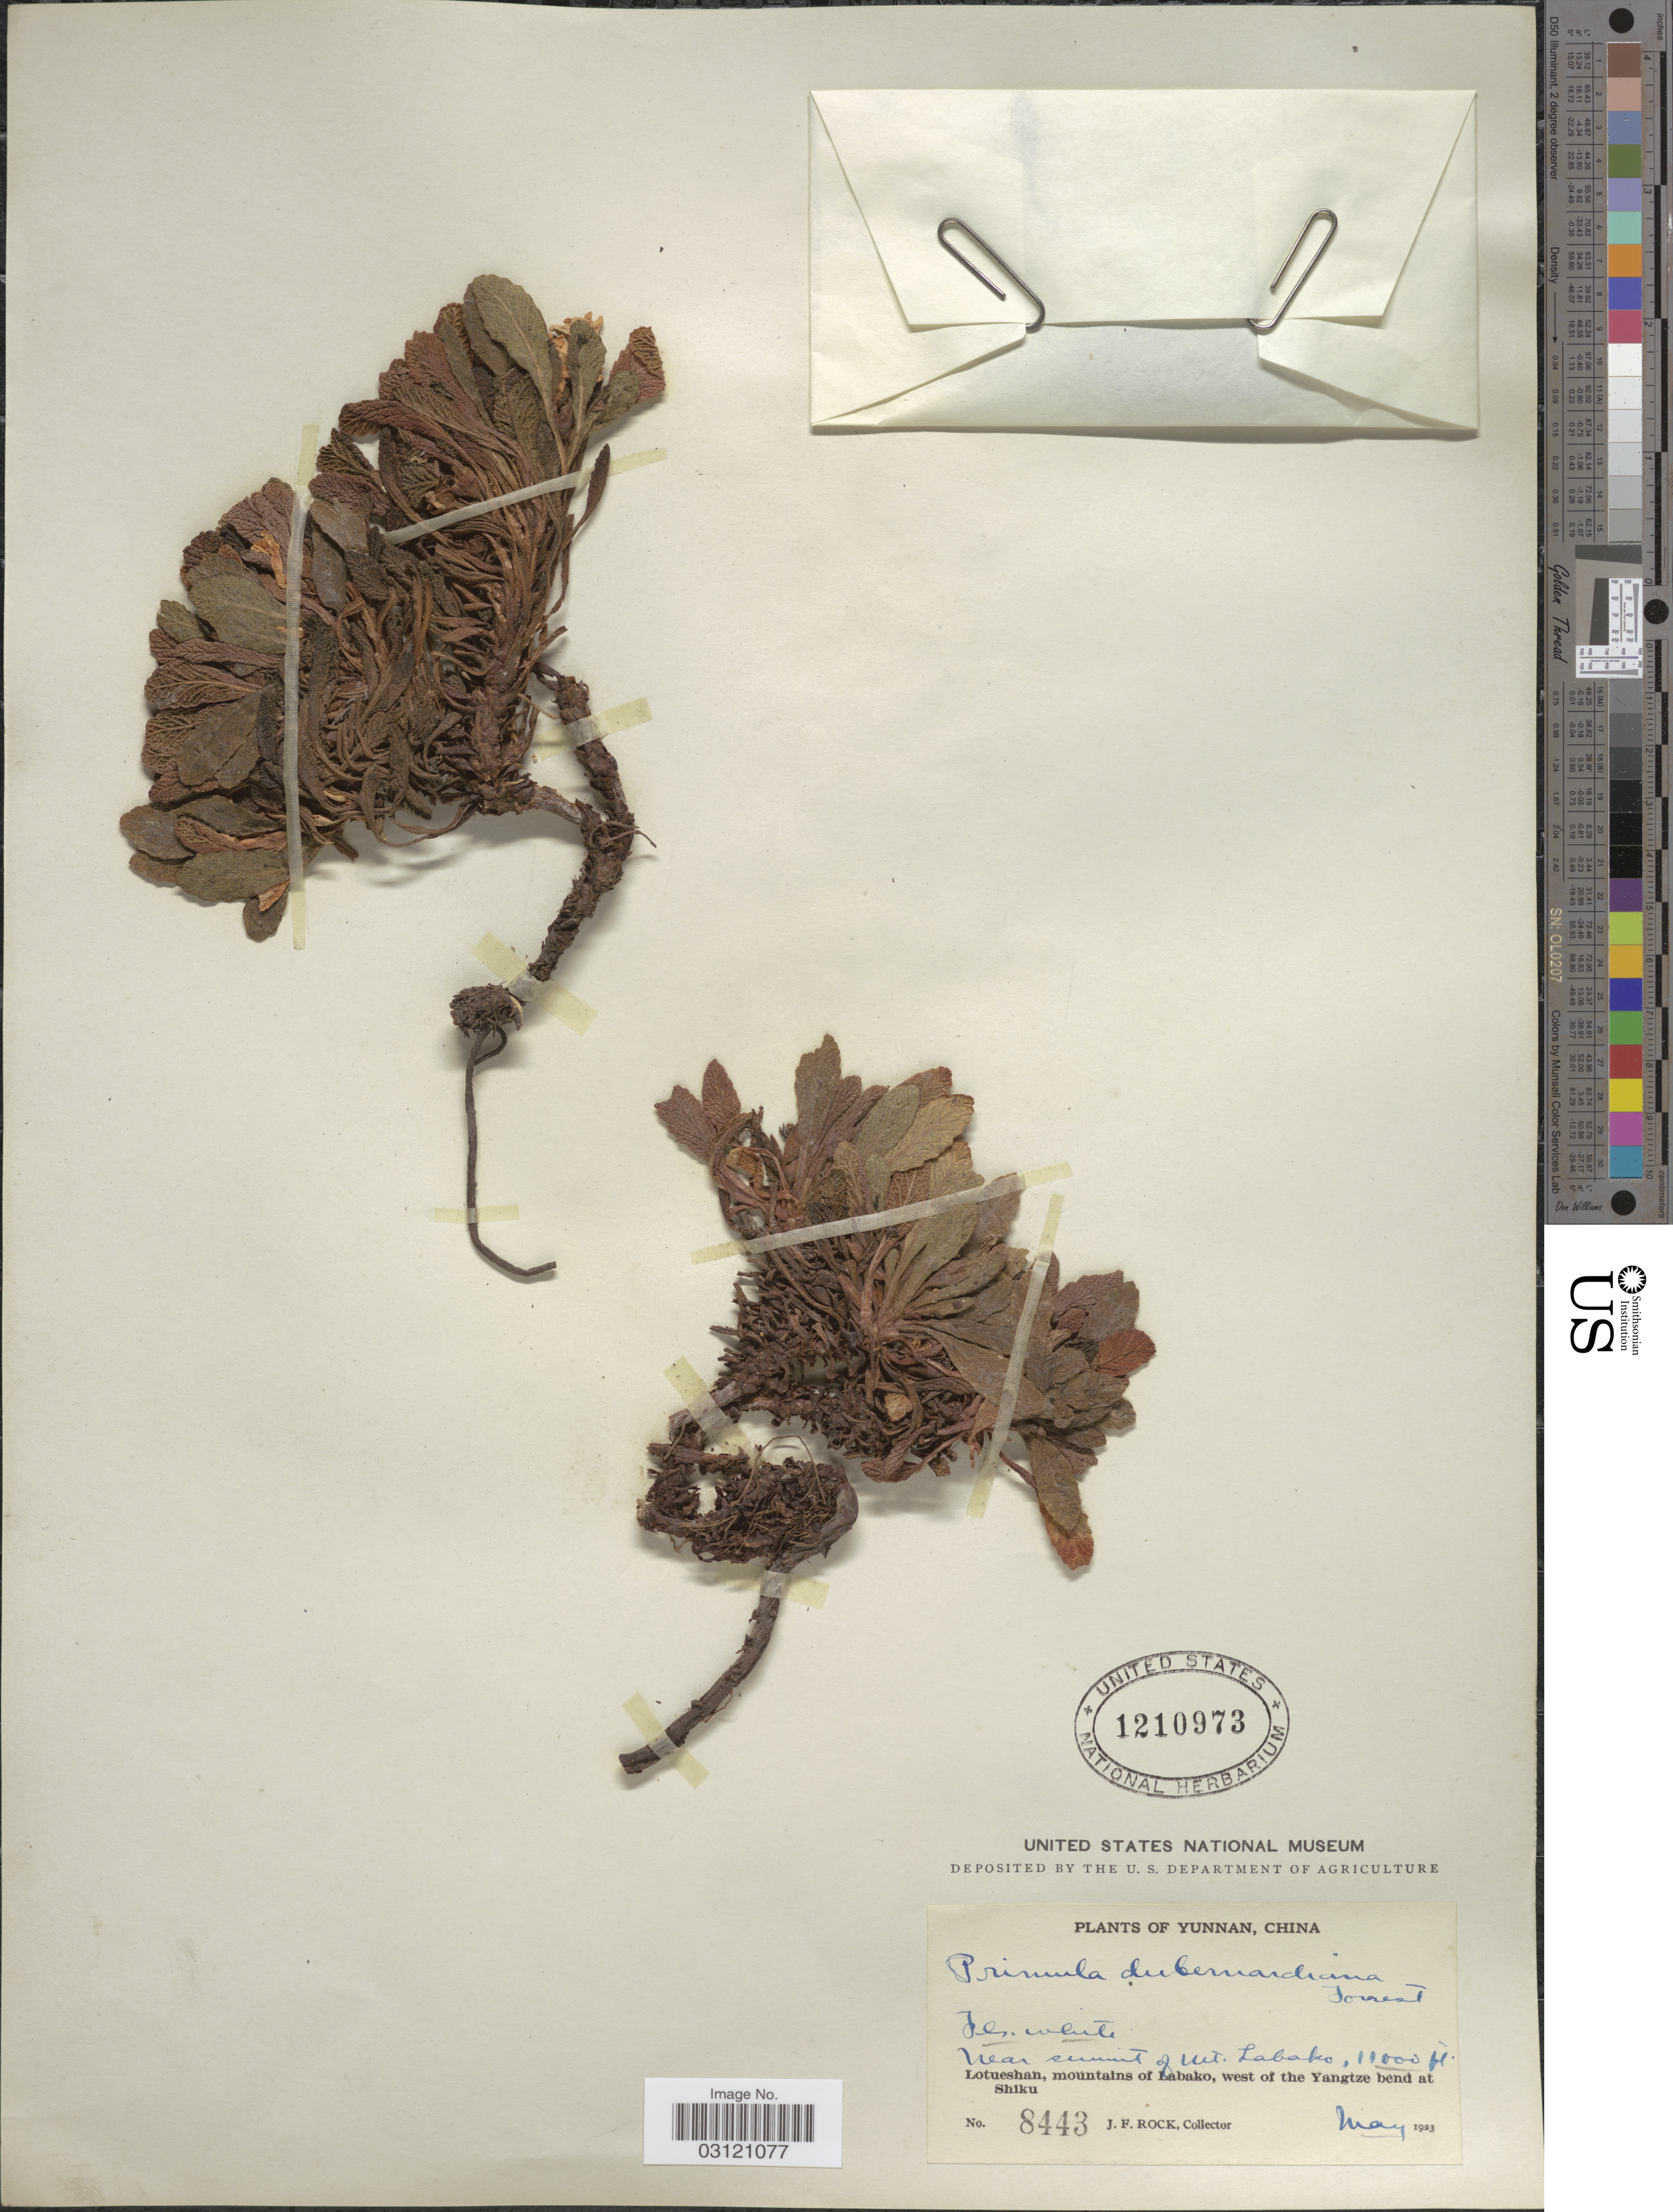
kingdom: Plantae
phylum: Tracheophyta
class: Magnoliopsida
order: Ericales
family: Primulaceae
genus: Primula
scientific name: Primula dubernardiana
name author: Forrest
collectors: J. Rock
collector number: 8443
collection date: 1923-05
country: China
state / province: Yunnan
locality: Near summit of Mt. Labako. Lotueshan, mountains of Labako, west of the Yangtze bend at Shiku.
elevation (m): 3353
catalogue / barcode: US 1210973